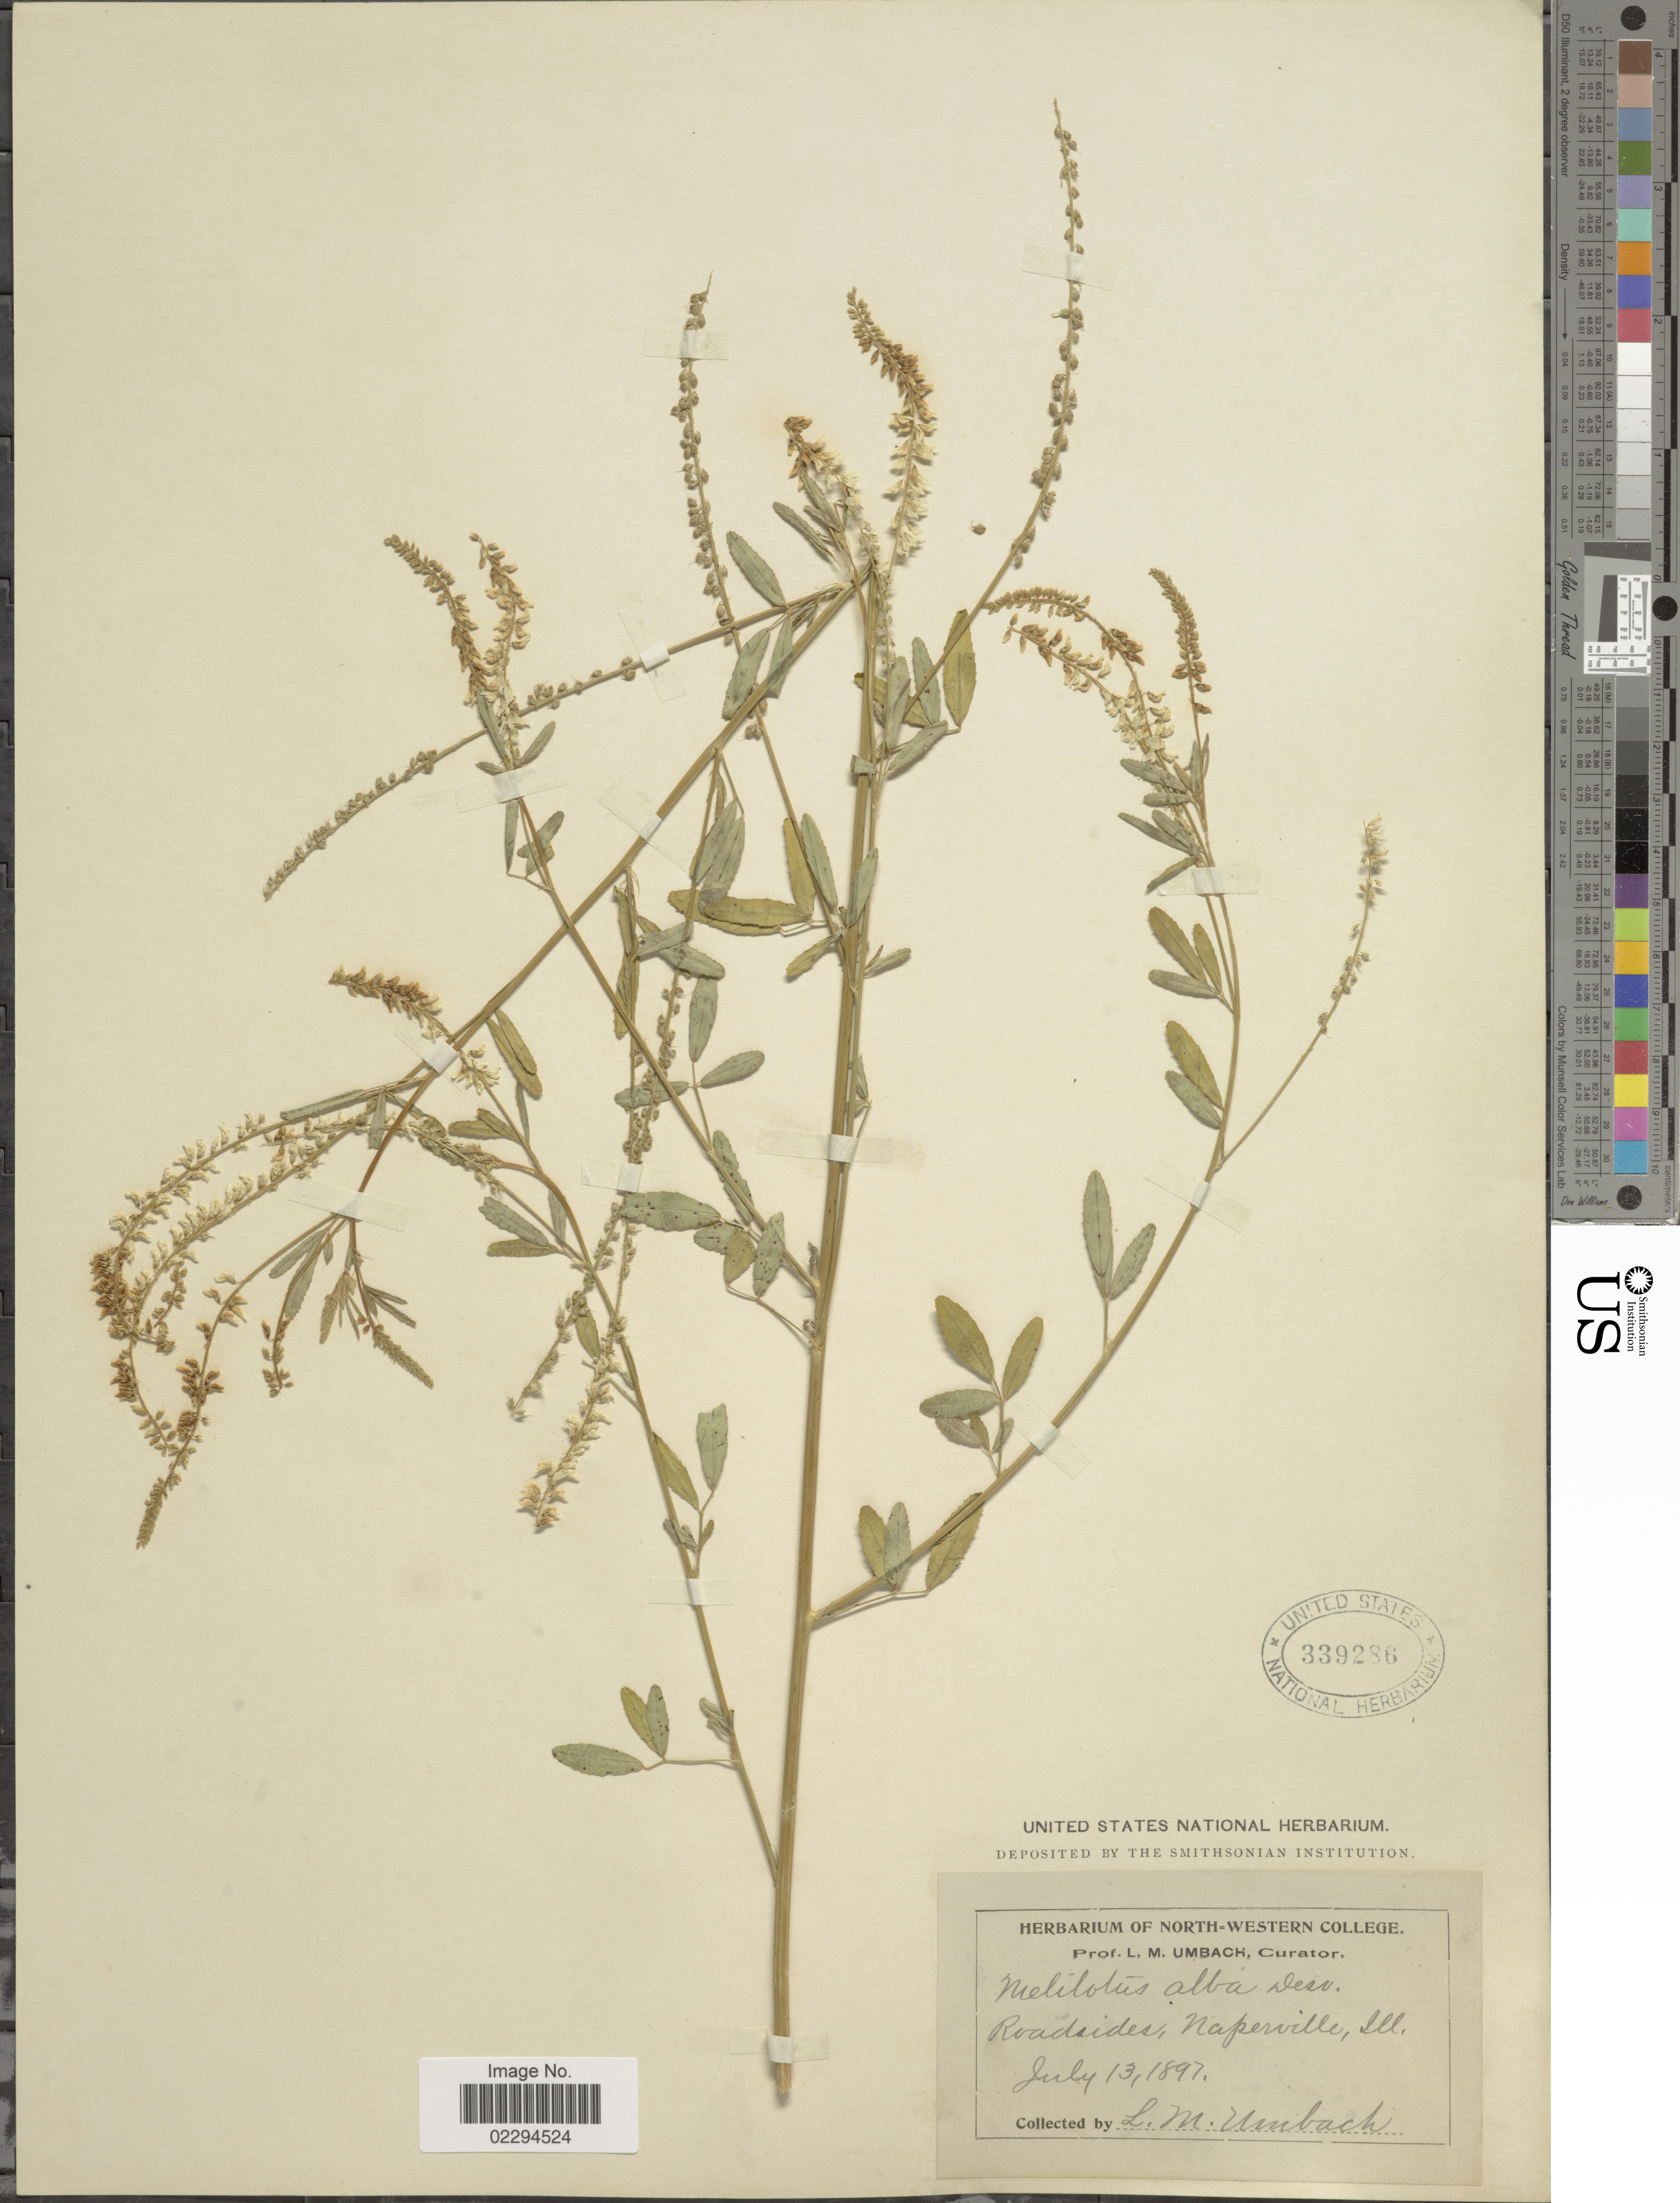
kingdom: Plantae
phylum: Tracheophyta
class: Magnoliopsida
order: Fabales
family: Fabaceae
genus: Melilotus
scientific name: Melilotus albus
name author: Medik.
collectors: L. M. Umbach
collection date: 1897-07-13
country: United States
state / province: Illinois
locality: Naperville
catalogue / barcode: US 339286